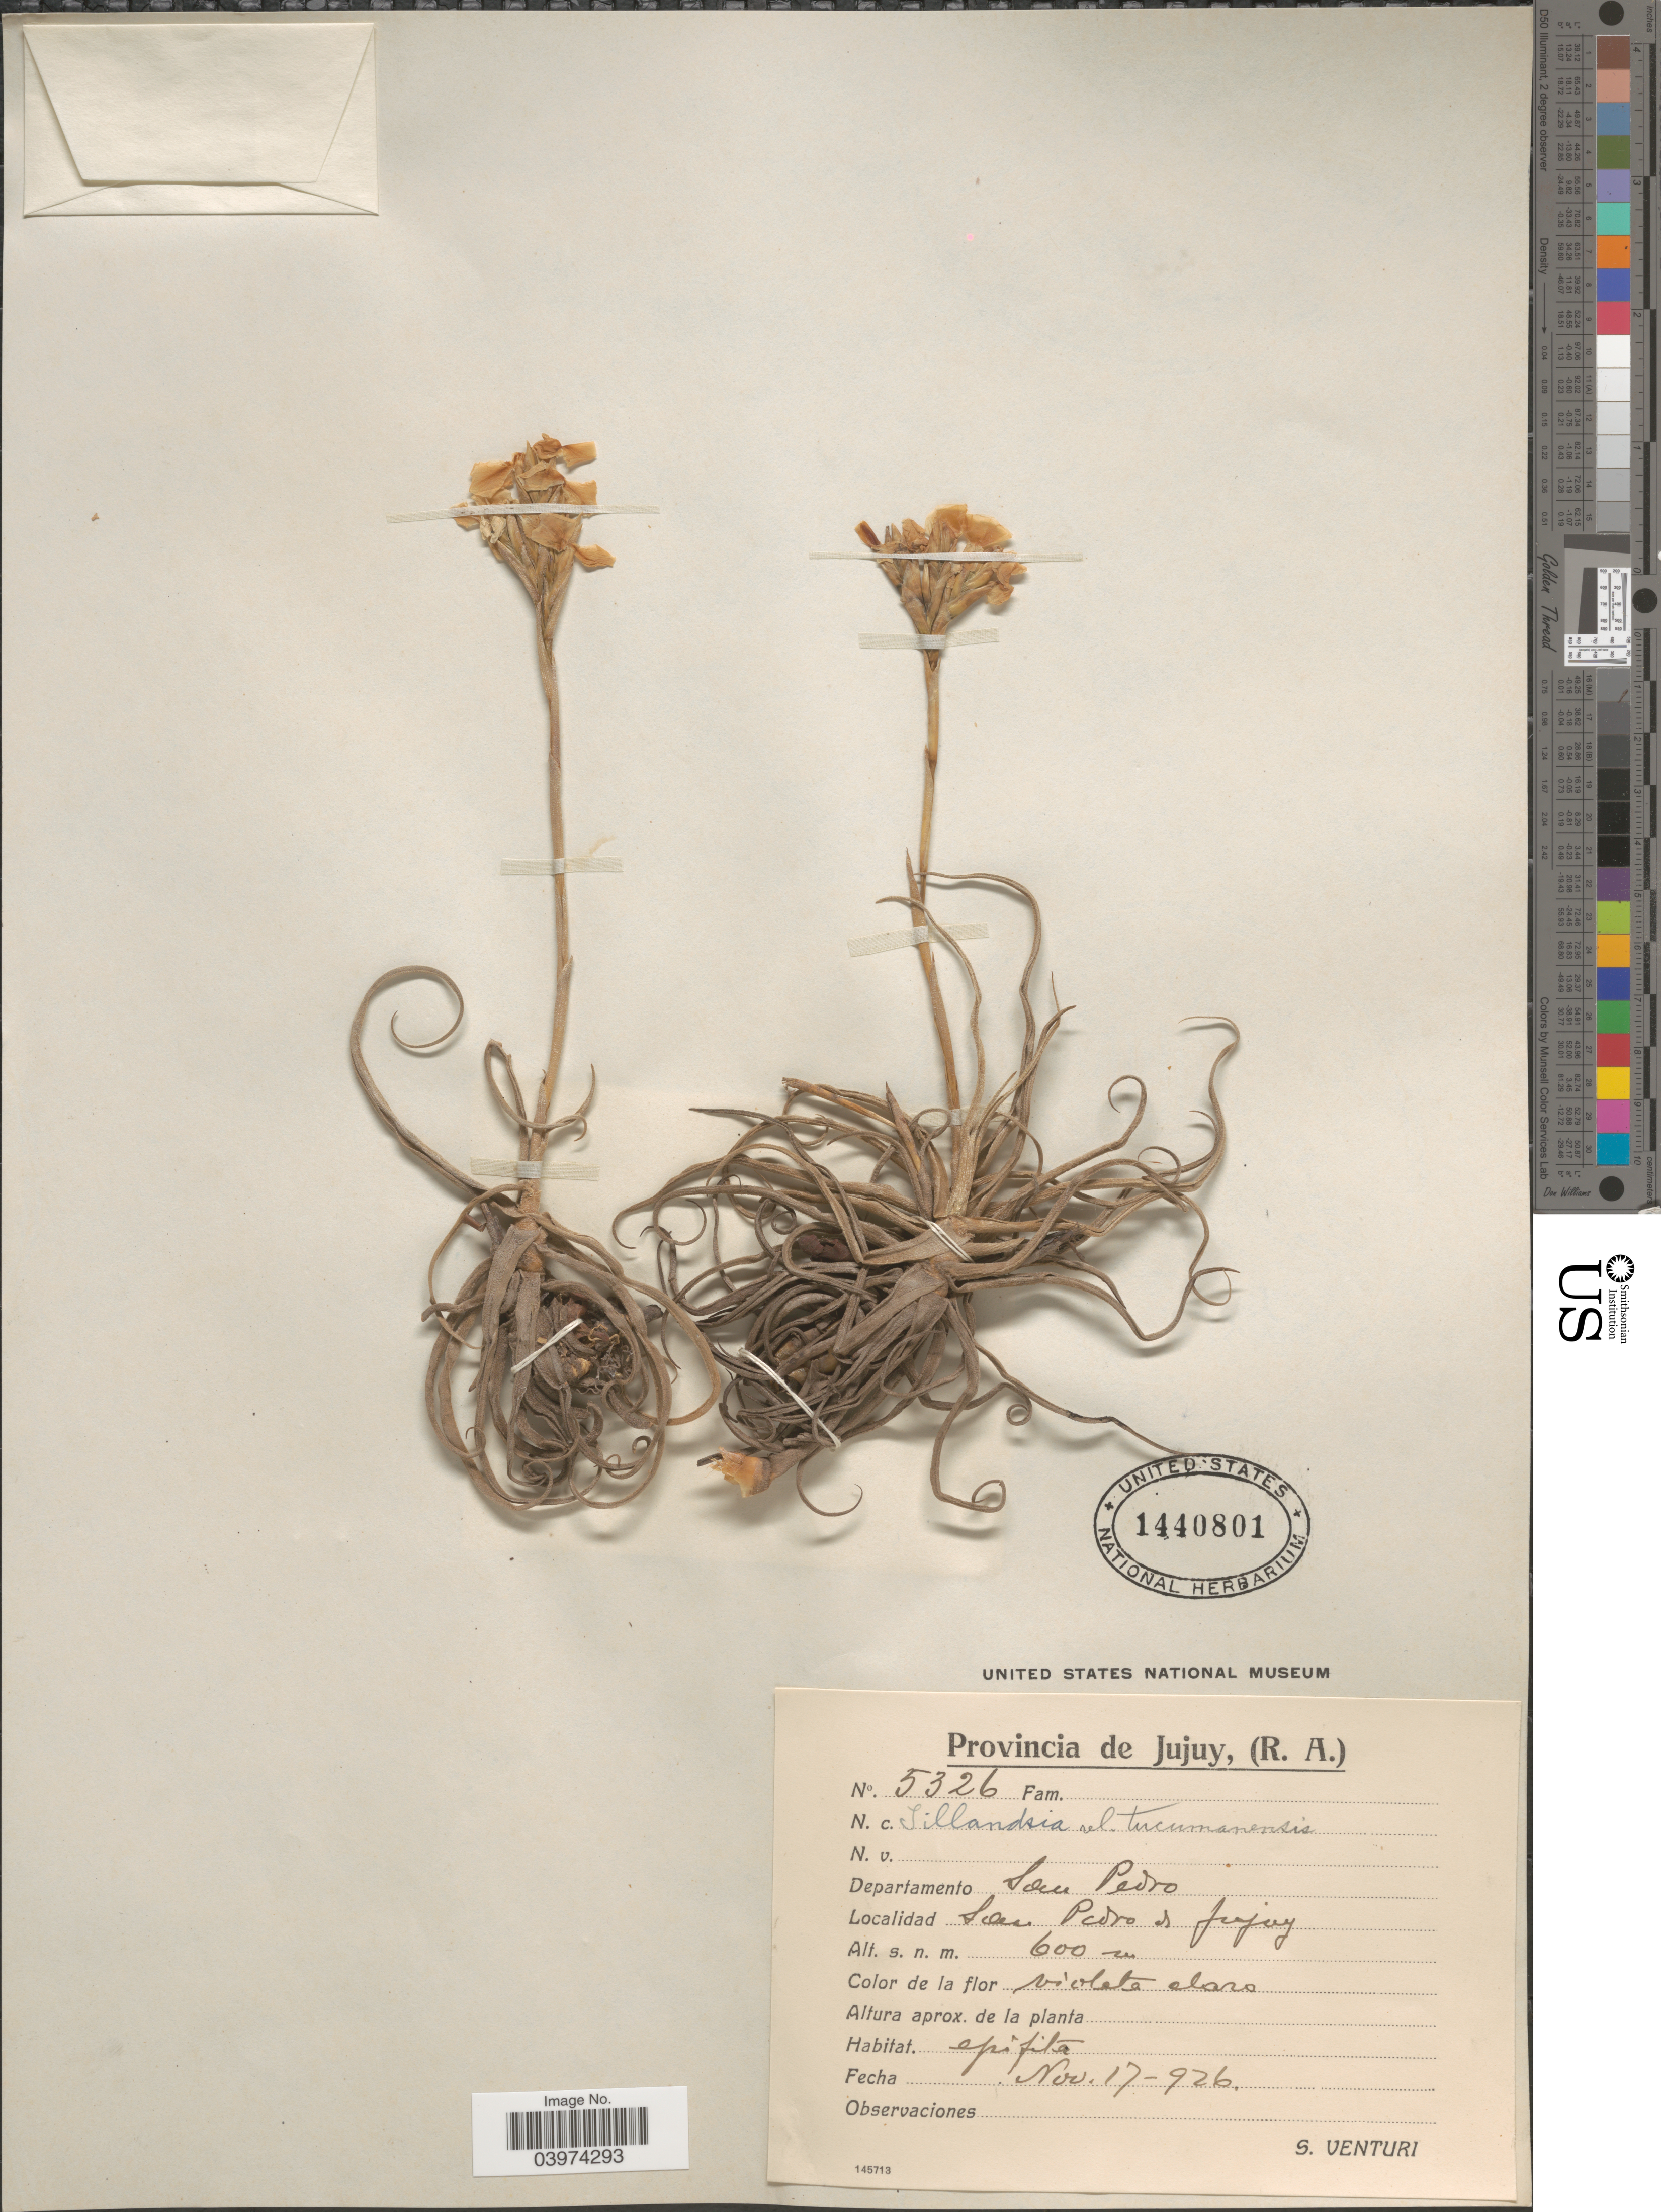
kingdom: Plantae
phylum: Tracheophyta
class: Liliopsida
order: Poales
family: Bromeliaceae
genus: Tillandsia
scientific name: Tillandsia reichenbachii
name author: Baker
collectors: S. Venturi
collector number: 5326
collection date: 1926-11-17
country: Argentina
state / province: Jujuy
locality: Departamento San Pedro. San Pedro de Jujuy.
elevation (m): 600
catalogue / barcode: US 1440801